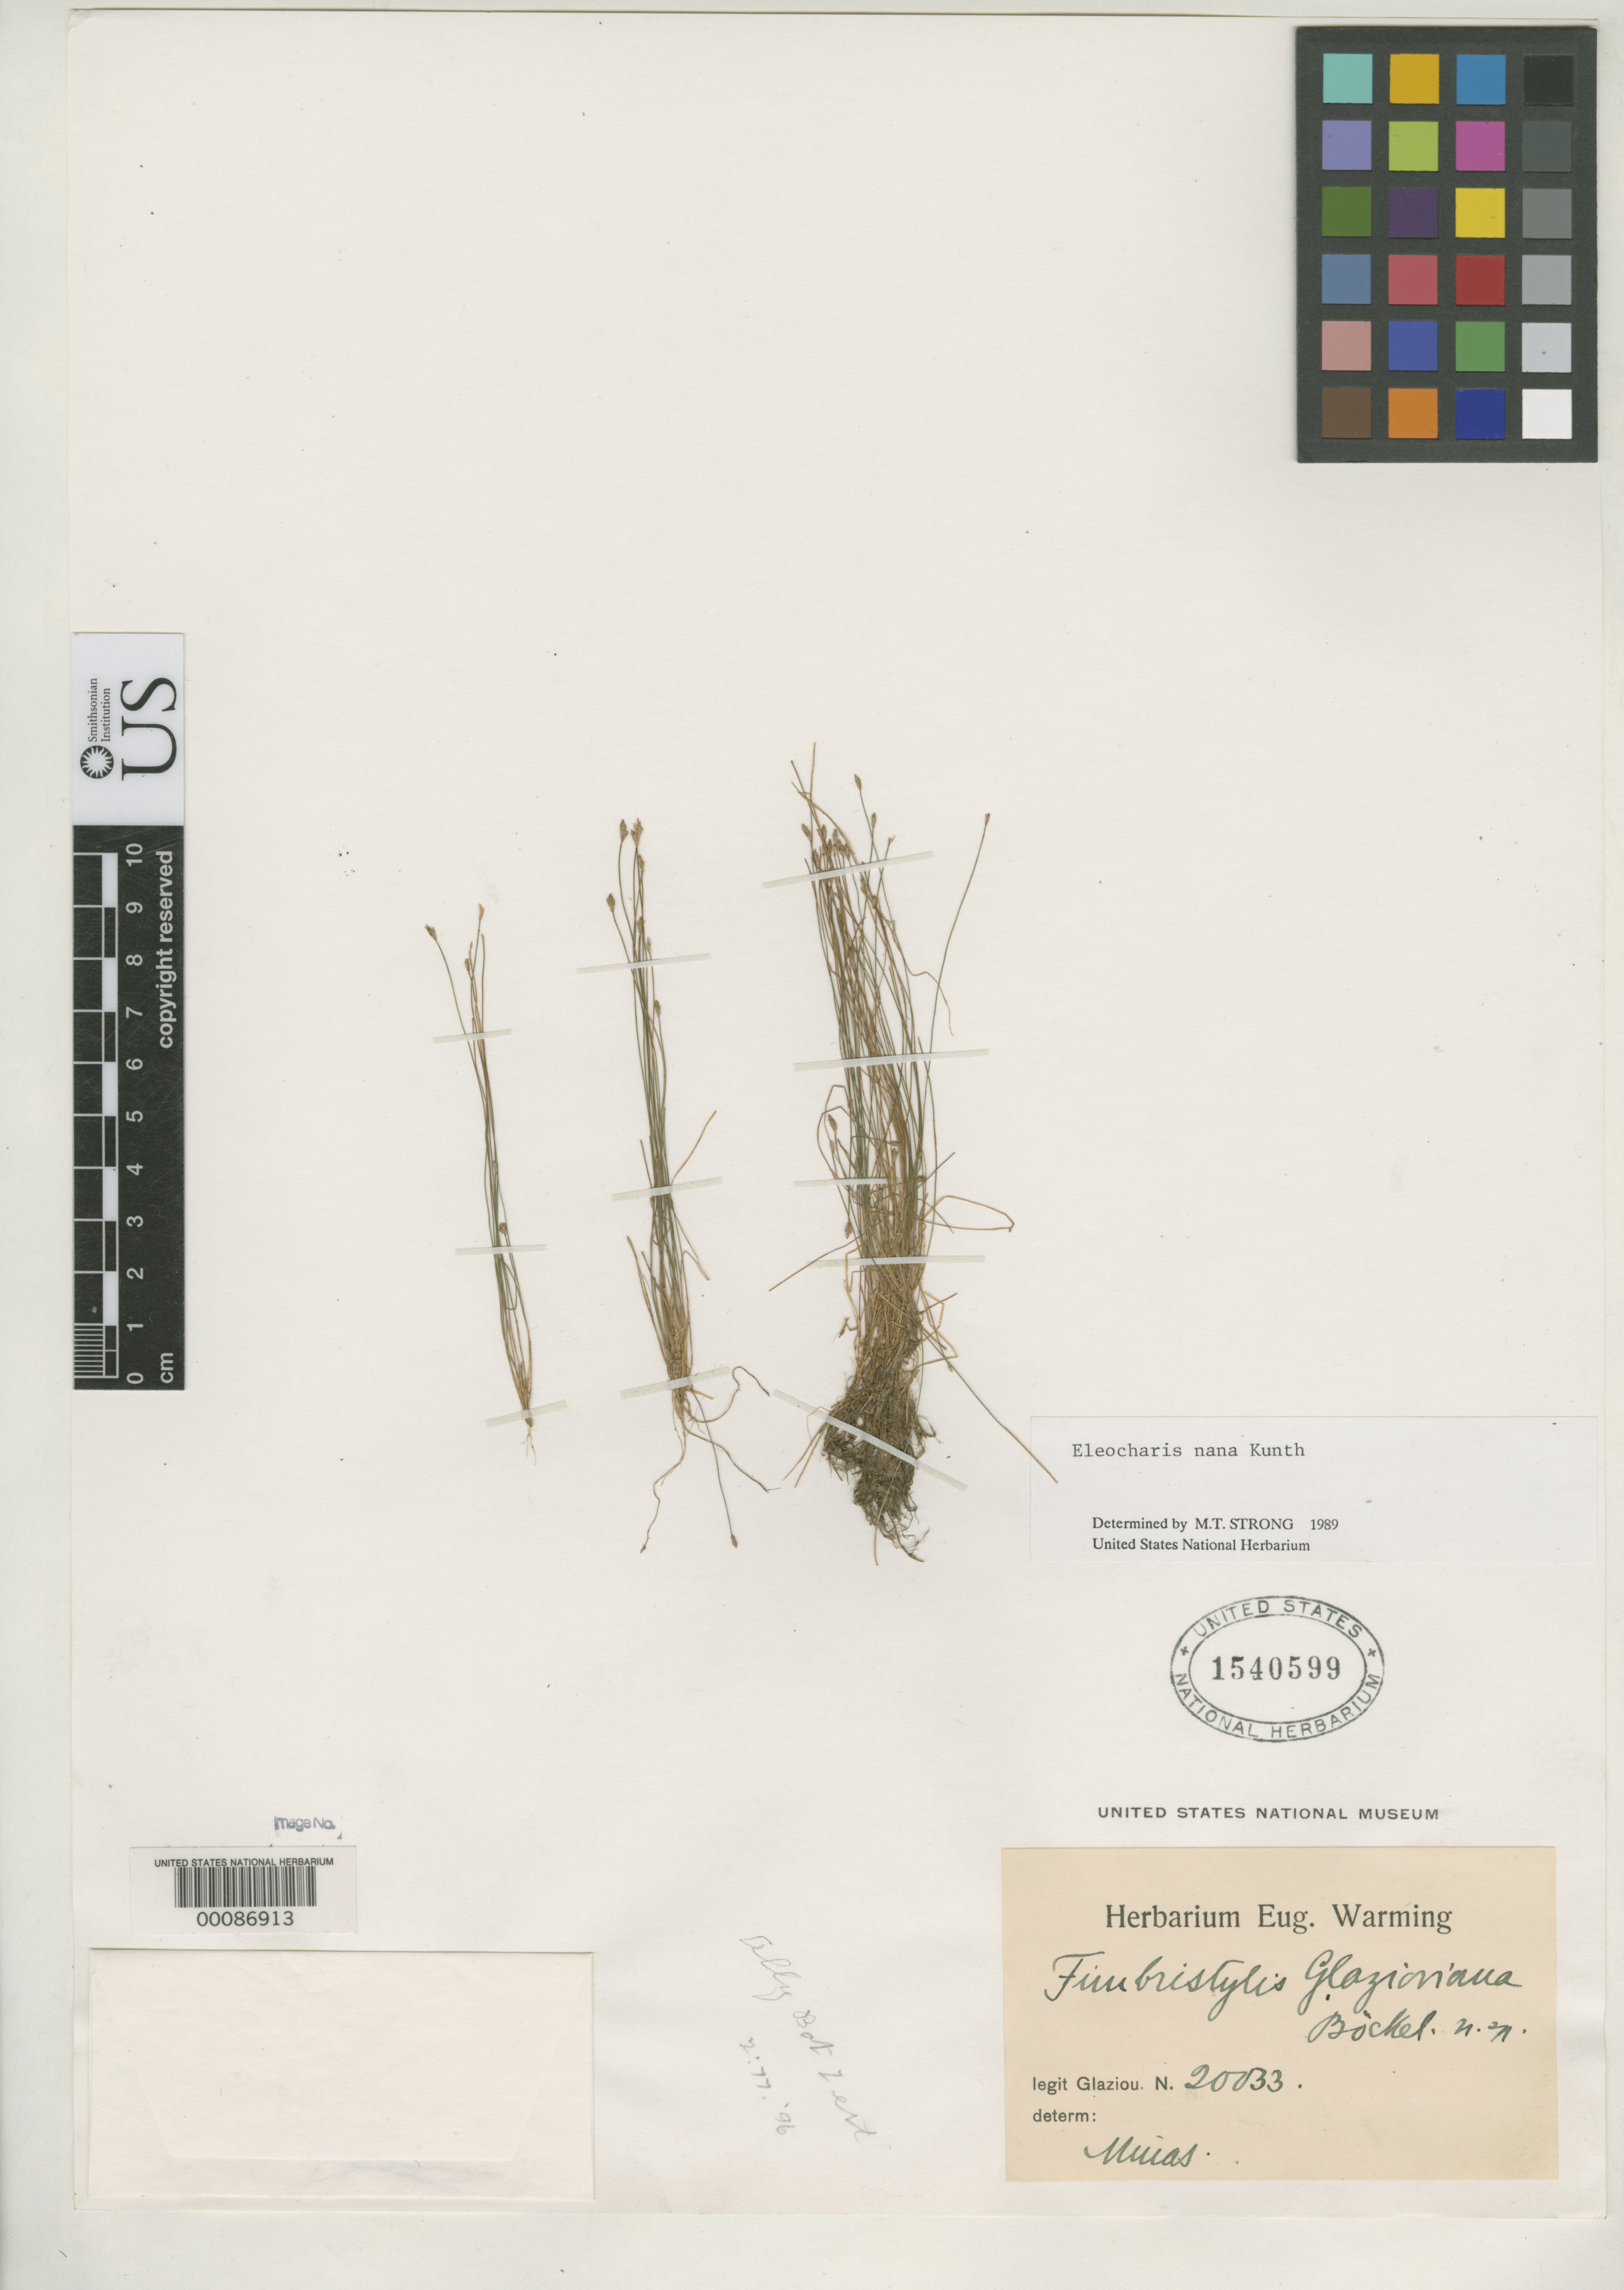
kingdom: Plantae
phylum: Tracheophyta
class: Liliopsida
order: Poales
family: Cyperaceae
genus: Fimbristylis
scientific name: Fimbristylis glazioviana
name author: Boeckeler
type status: Isotype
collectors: A. F. M. Glaziou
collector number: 20033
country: Brazil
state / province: Minas Gerais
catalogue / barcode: US 1540599